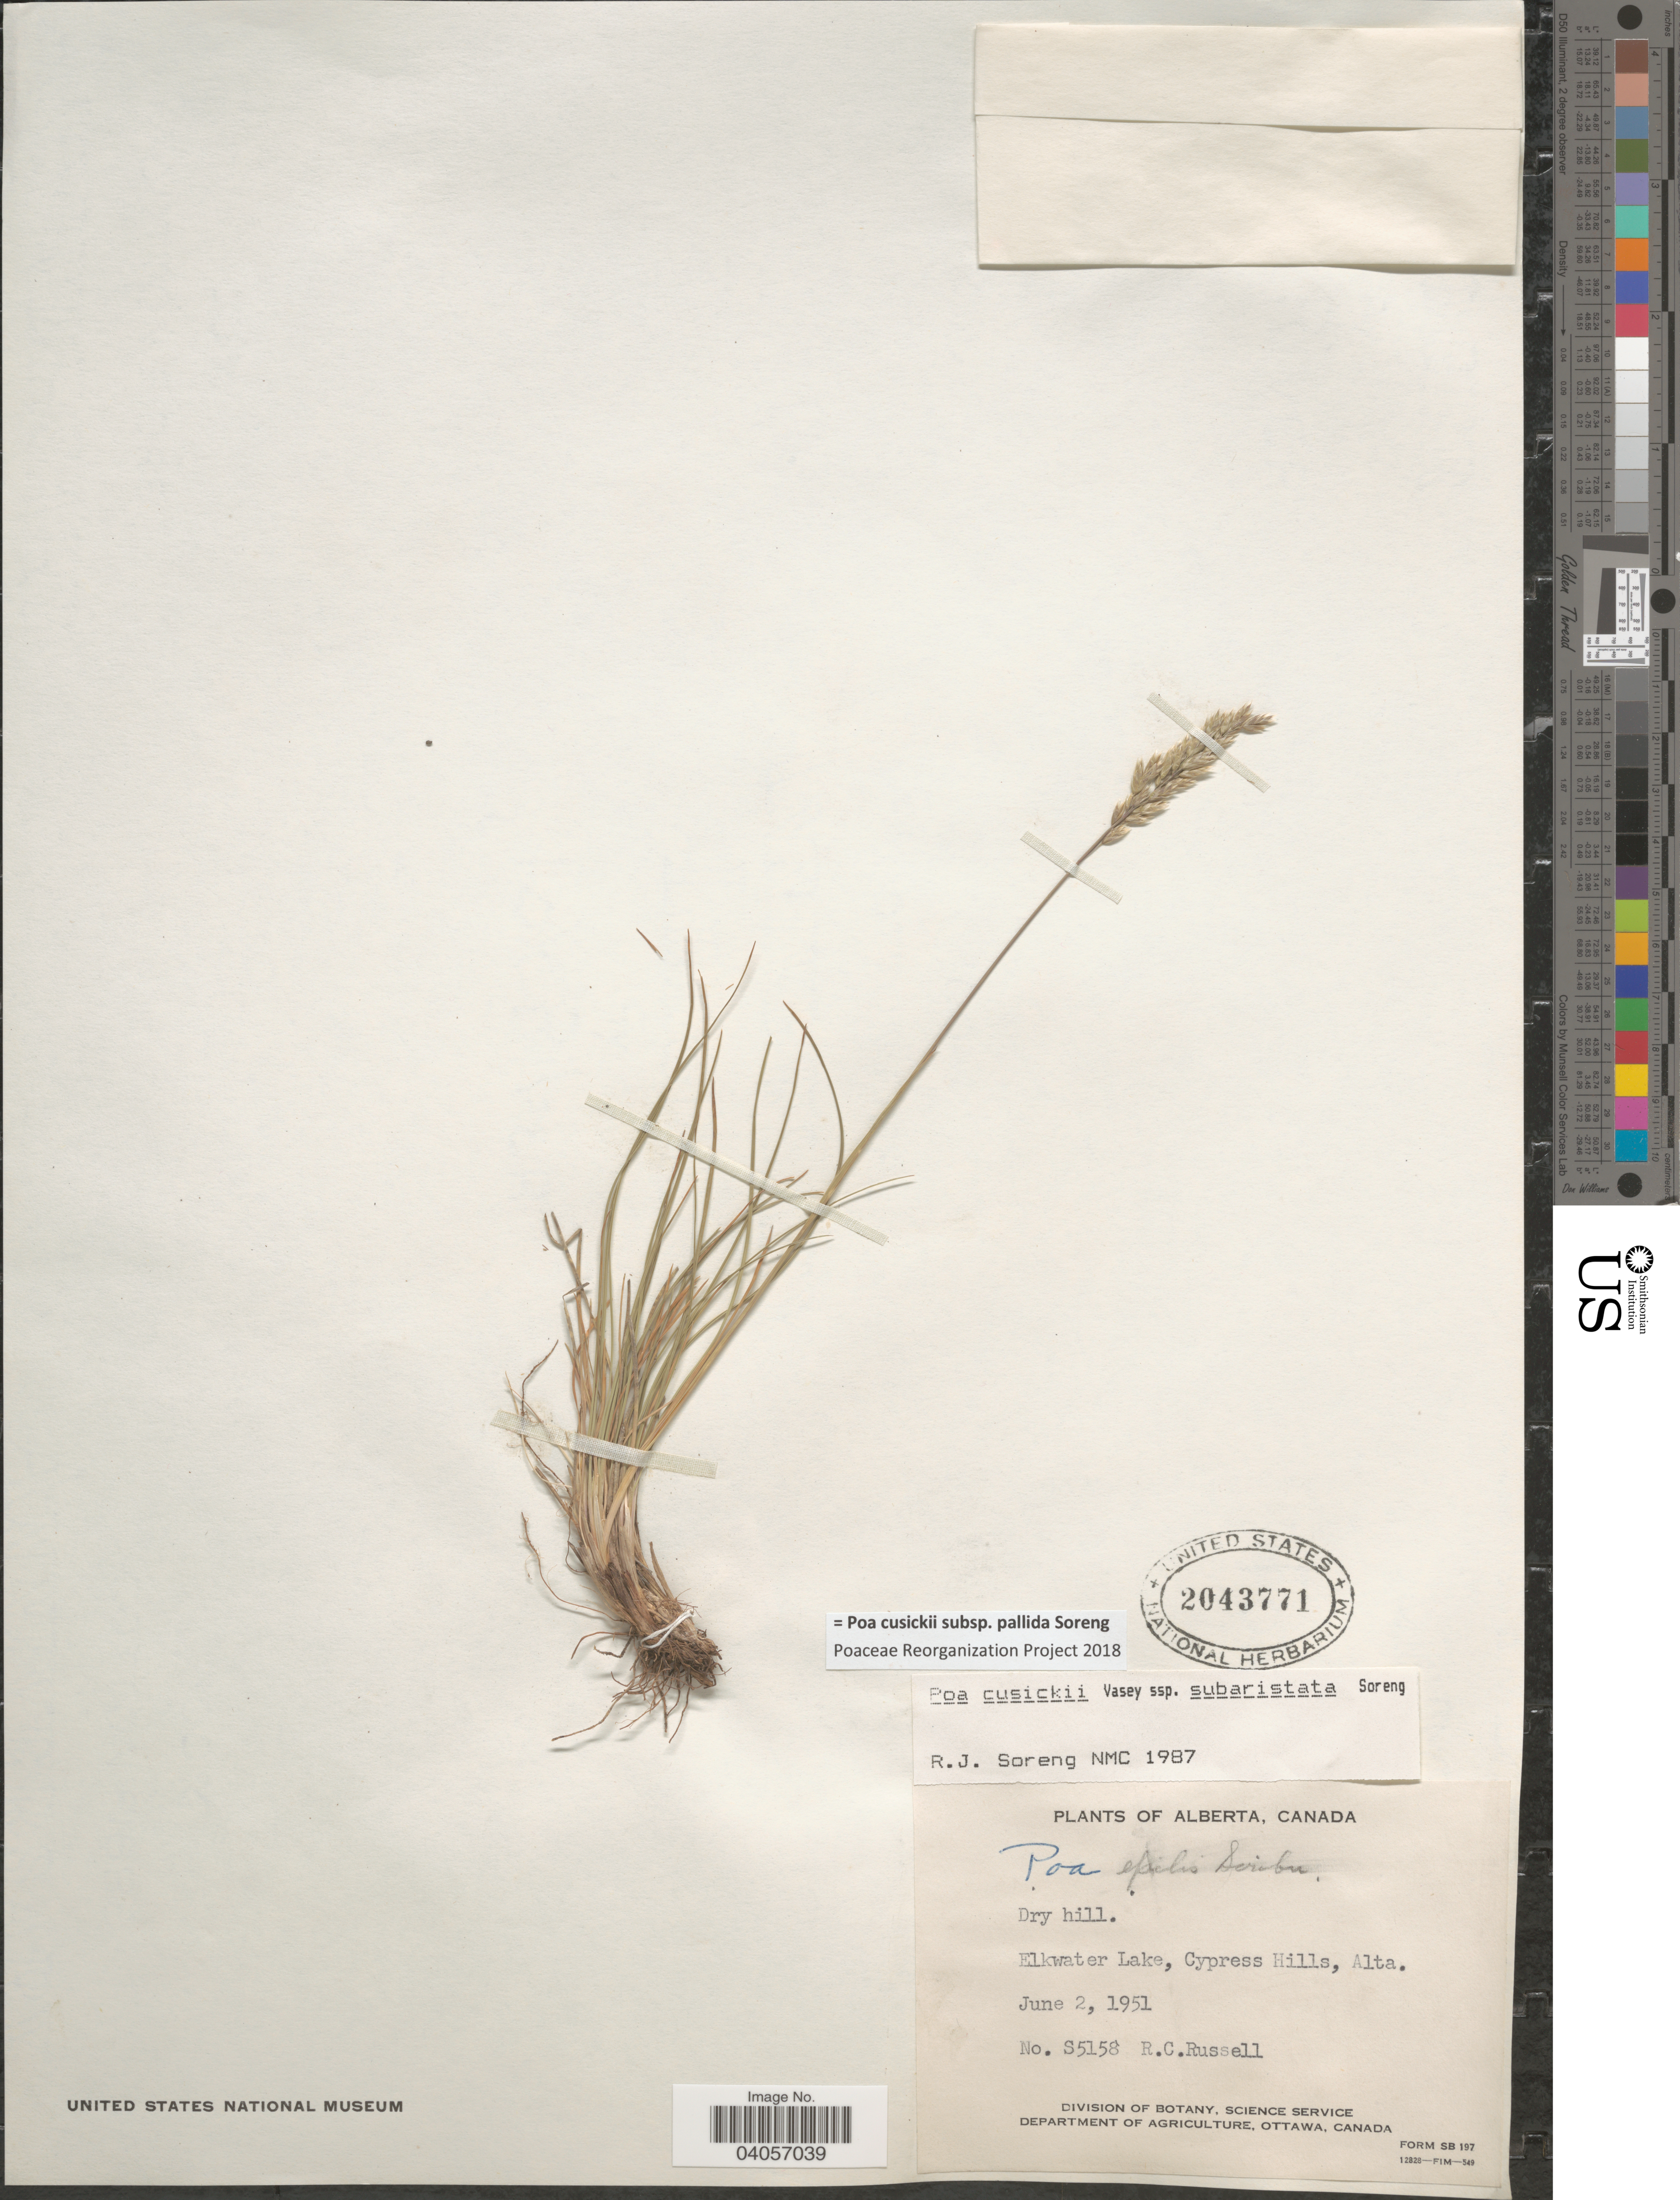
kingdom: Plantae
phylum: Tracheophyta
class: Liliopsida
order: Poales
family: Poaceae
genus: Poa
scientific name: Poa cusickii subsp. pallida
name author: Soreng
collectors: R. Russell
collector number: S5158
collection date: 1951-06-02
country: Canada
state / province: Alberta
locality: Elkwater Lake, Cypress Hills.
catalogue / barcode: US 2043771